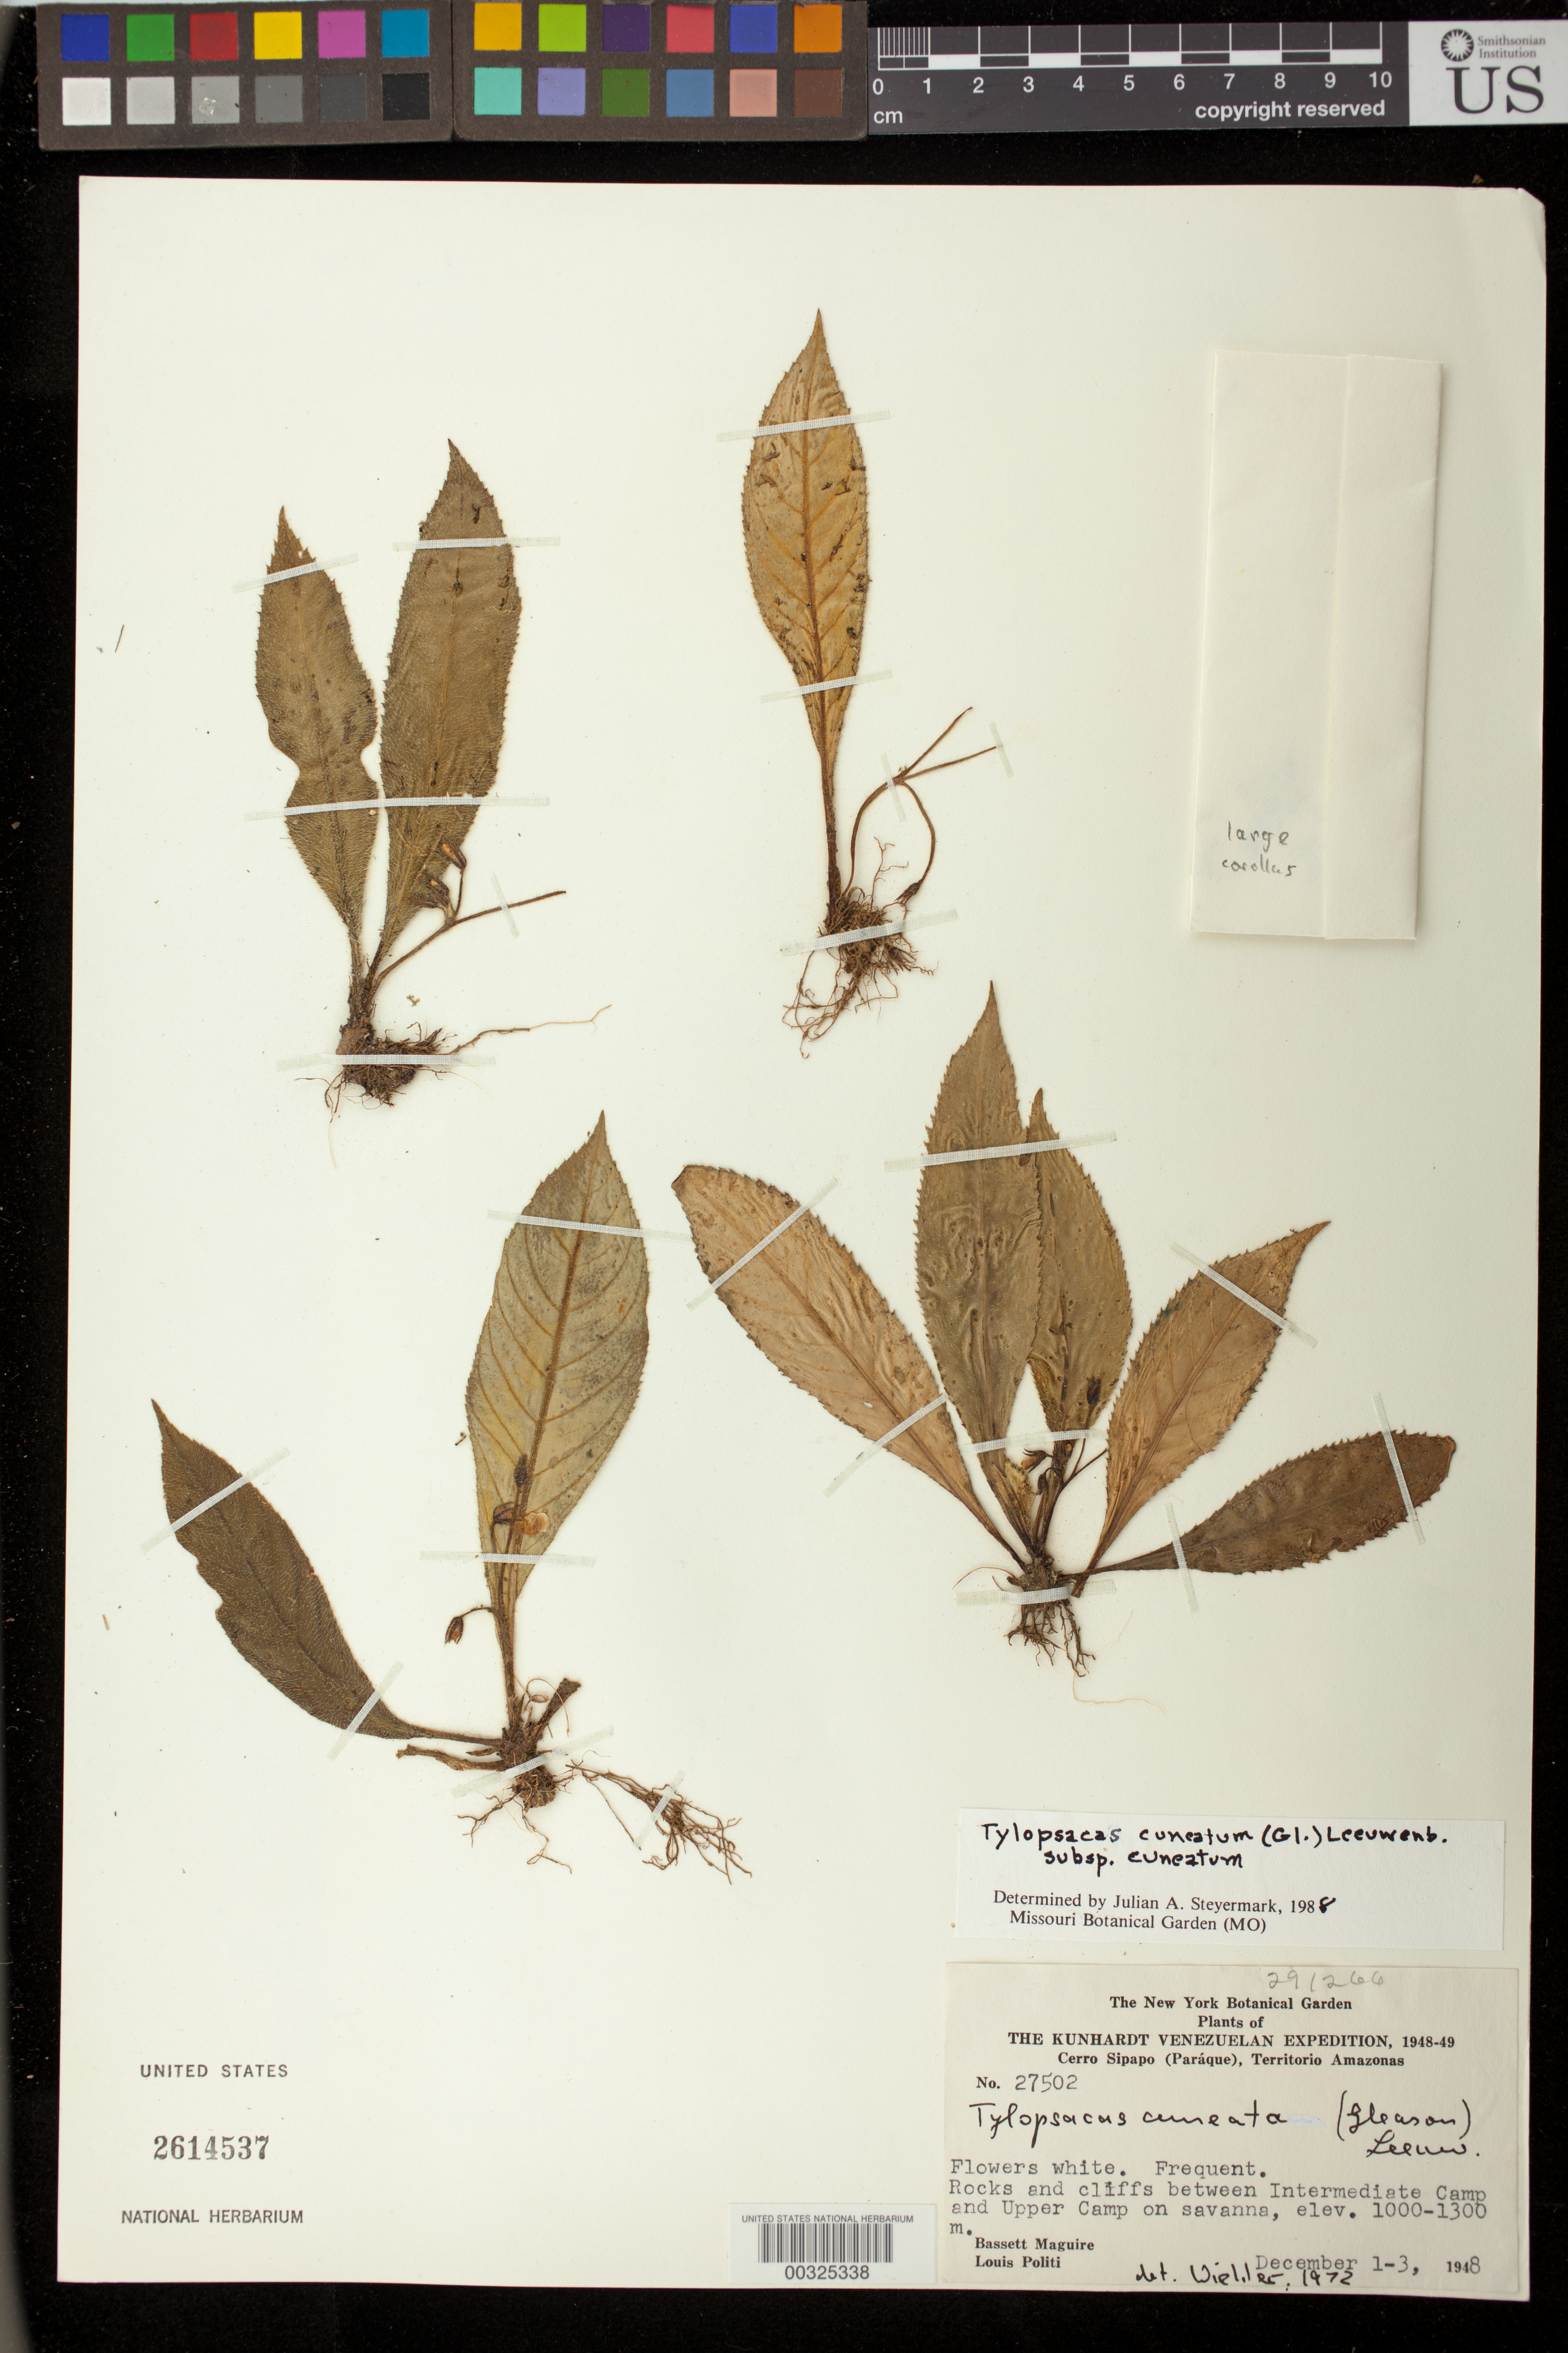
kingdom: Plantae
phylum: Tracheophyta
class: Magnoliopsida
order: Lamiales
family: Gesneriaceae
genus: Tylopsacas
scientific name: Tylopsacas cuneata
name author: (Gleason) Leeuwenb.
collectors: B. Maguire & L. Politi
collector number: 27502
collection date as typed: Dec 1948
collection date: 1948-12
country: Venezuela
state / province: Amazonas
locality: Cerro Sipapo (Paraque), between intermediate camp and upper camp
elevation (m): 1000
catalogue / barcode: US 2614537